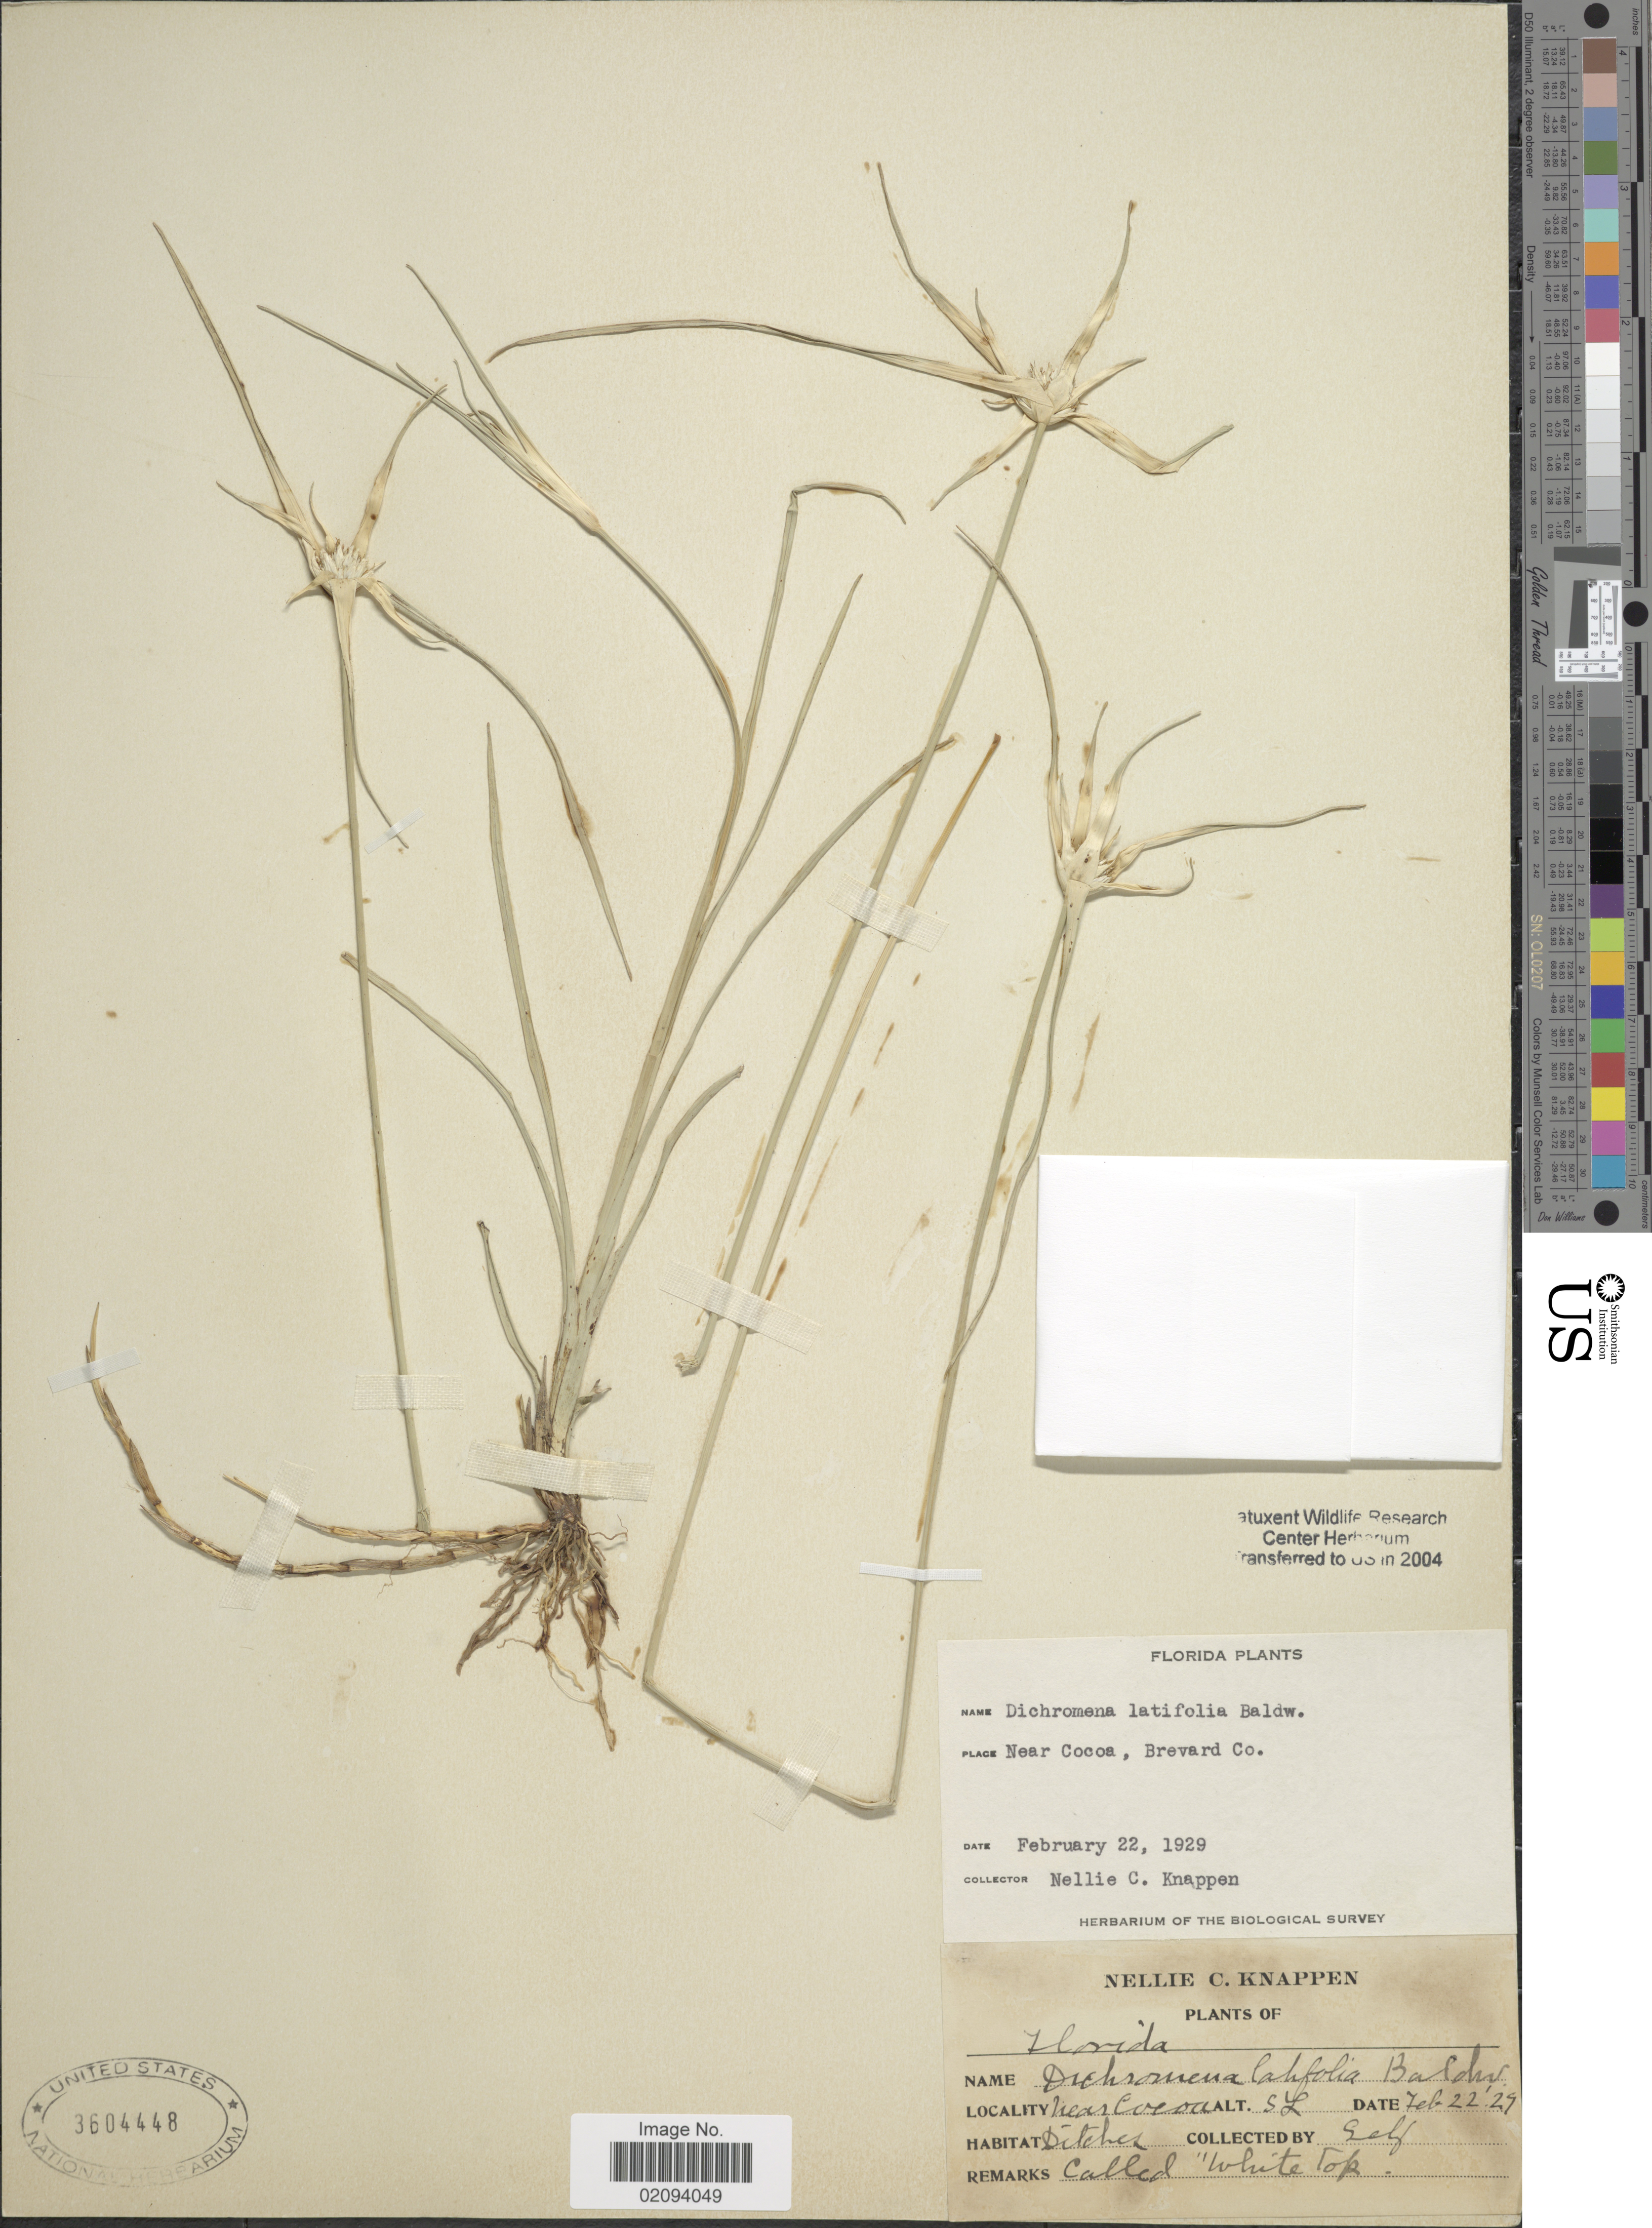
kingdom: Plantae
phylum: Tracheophyta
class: Liliopsida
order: Poales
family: Cyperaceae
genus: Rhynchospora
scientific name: Rhynchospora latifolia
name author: (Baldwin ex Elliott) W.W. Thomas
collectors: N. Knappen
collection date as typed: Transcribed d/m/y: 22/2/29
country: United States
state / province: Florida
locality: Near Cocoa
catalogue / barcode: US 3604448